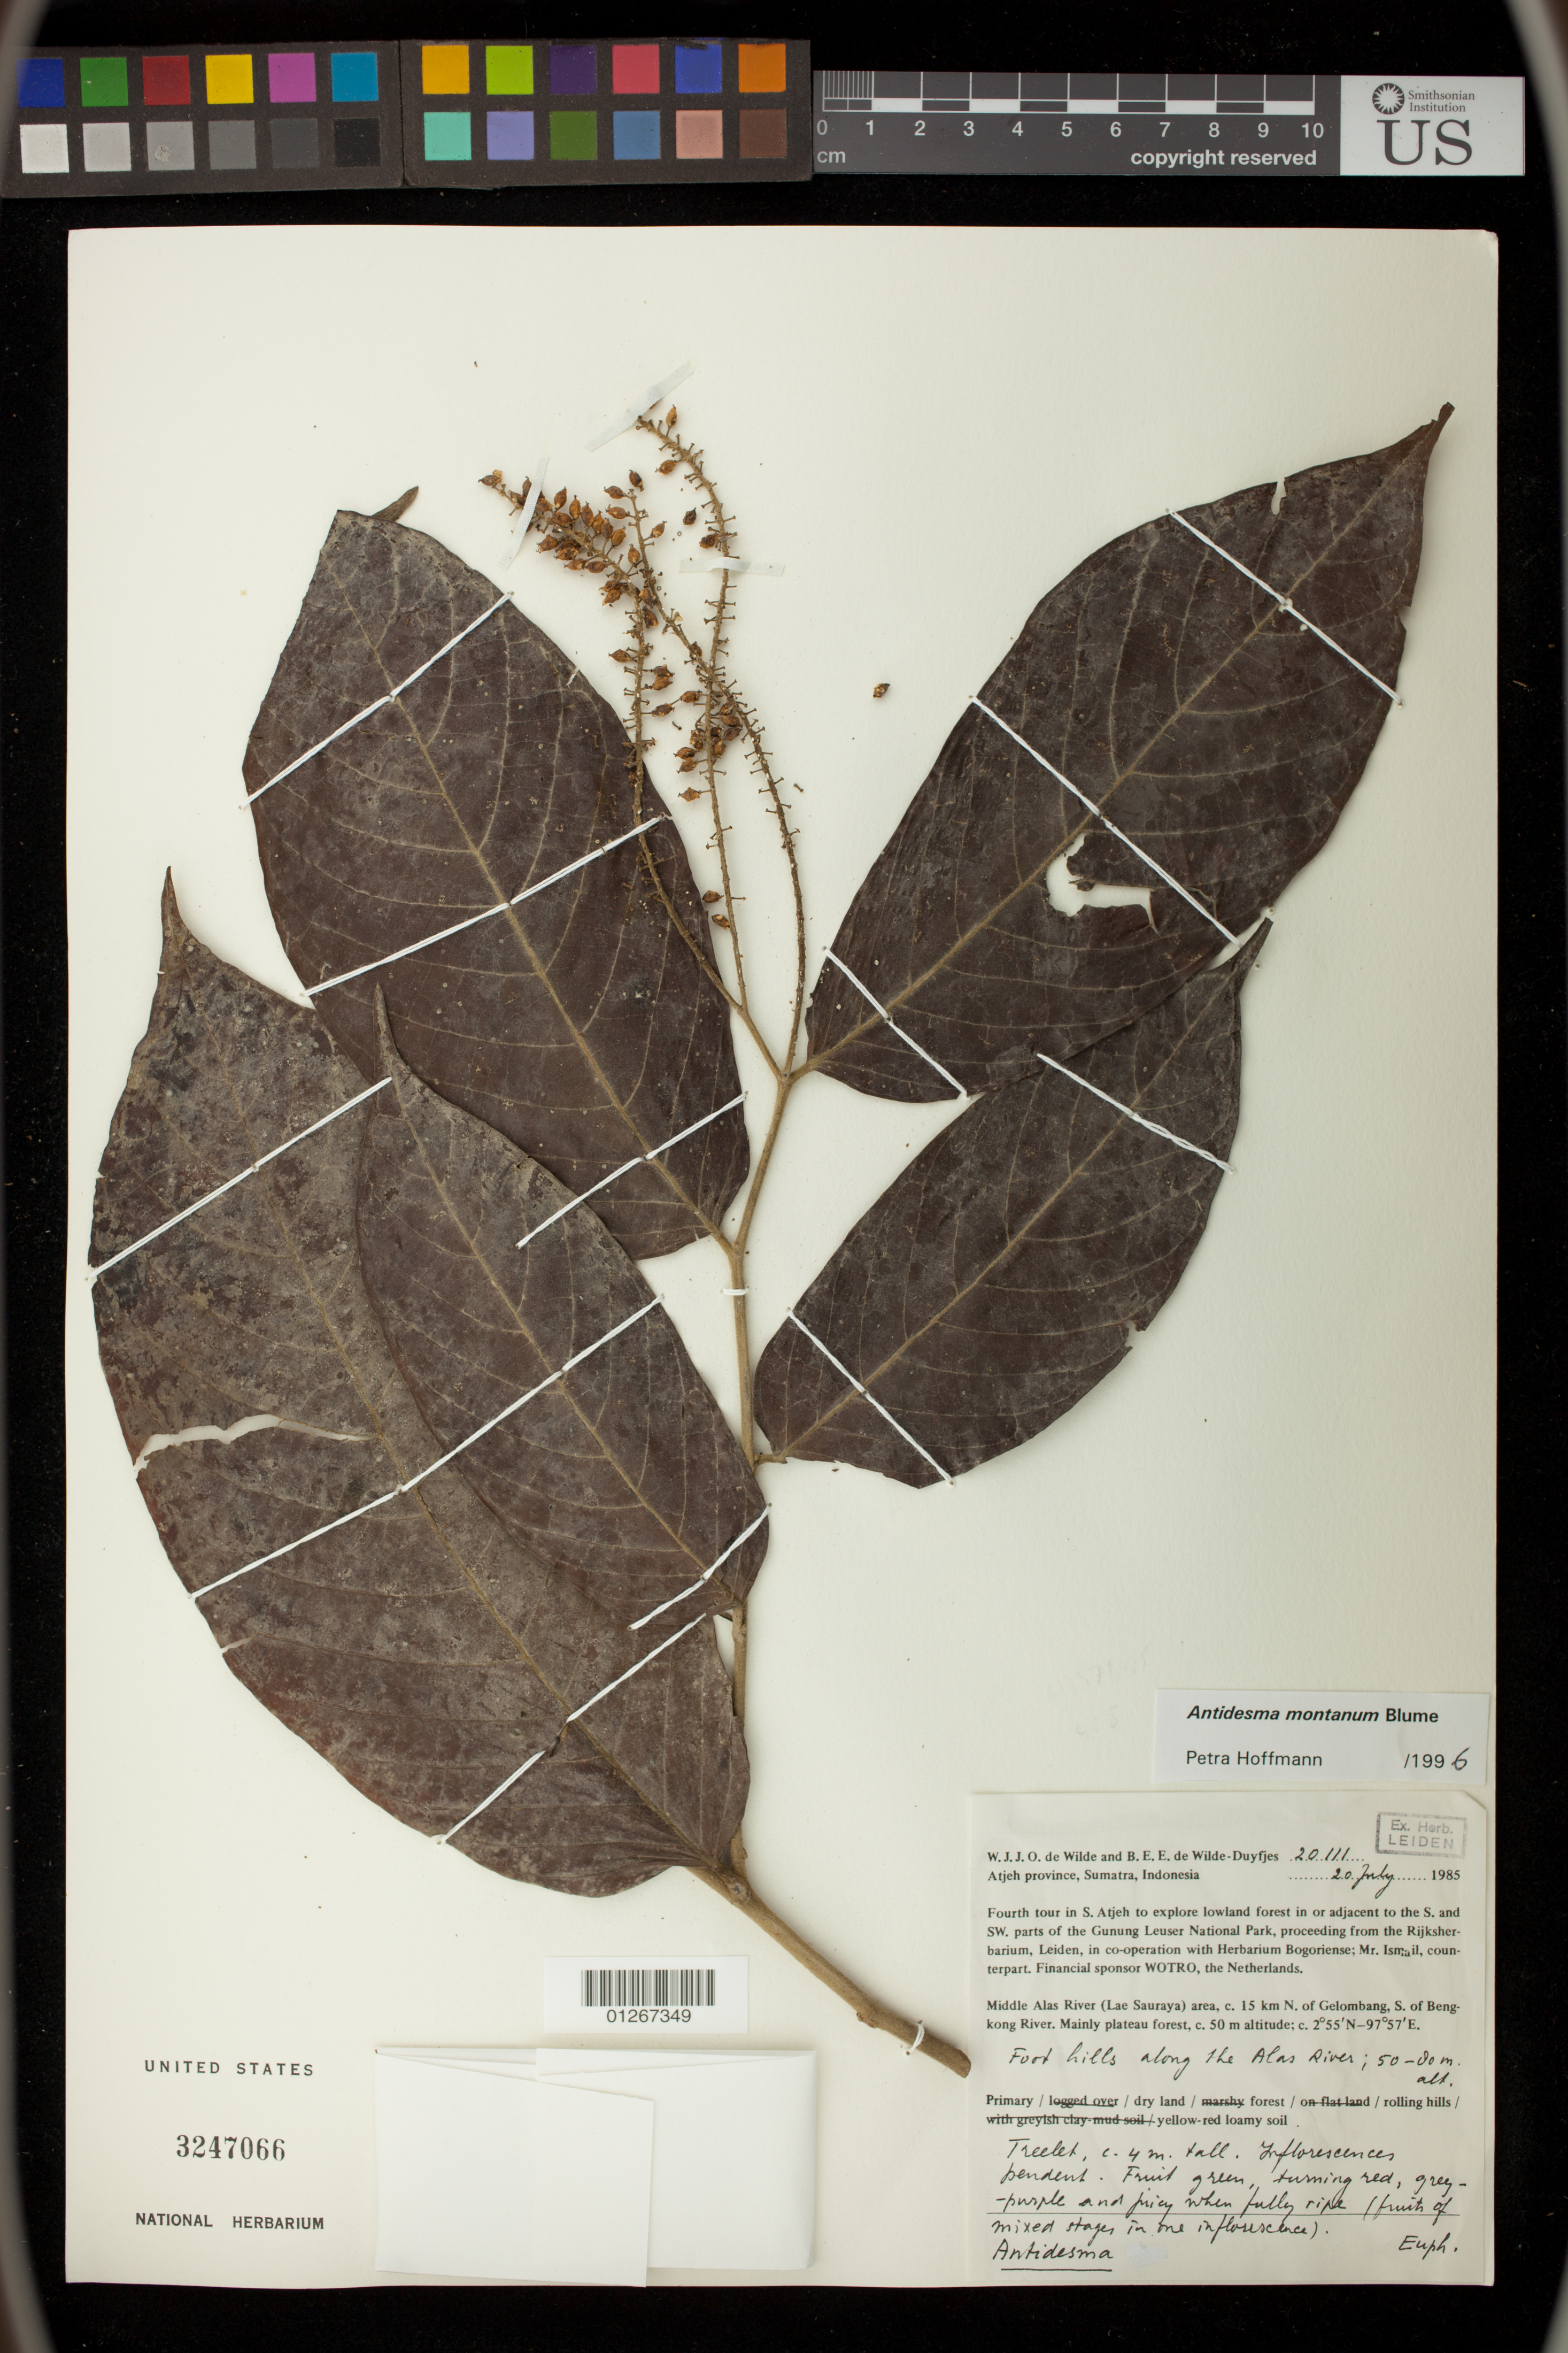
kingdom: Plantae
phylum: Tracheophyta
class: Magnoliopsida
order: Malpighiales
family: Phyllanthaceae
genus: Antidesma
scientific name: Antidesma montanum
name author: Blume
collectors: W. J. de Wilde & B. E. de Wilde-Duyfjes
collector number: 20111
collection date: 1985-07-20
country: Indonesia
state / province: Sumatra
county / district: Aceh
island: Sumatra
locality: Fourth tour in S. Atjeh to explore lowland forest in or adjacent to the S. and SW. parts of the Gunung Leuser National Park, proceeding from the Rijksherbarium, Leiden, in co-operation with Herbarium Bogoriense; Mr. Ismil, counterpart. Financial sponsor WOTRO, the Netherlands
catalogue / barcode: US 3247066